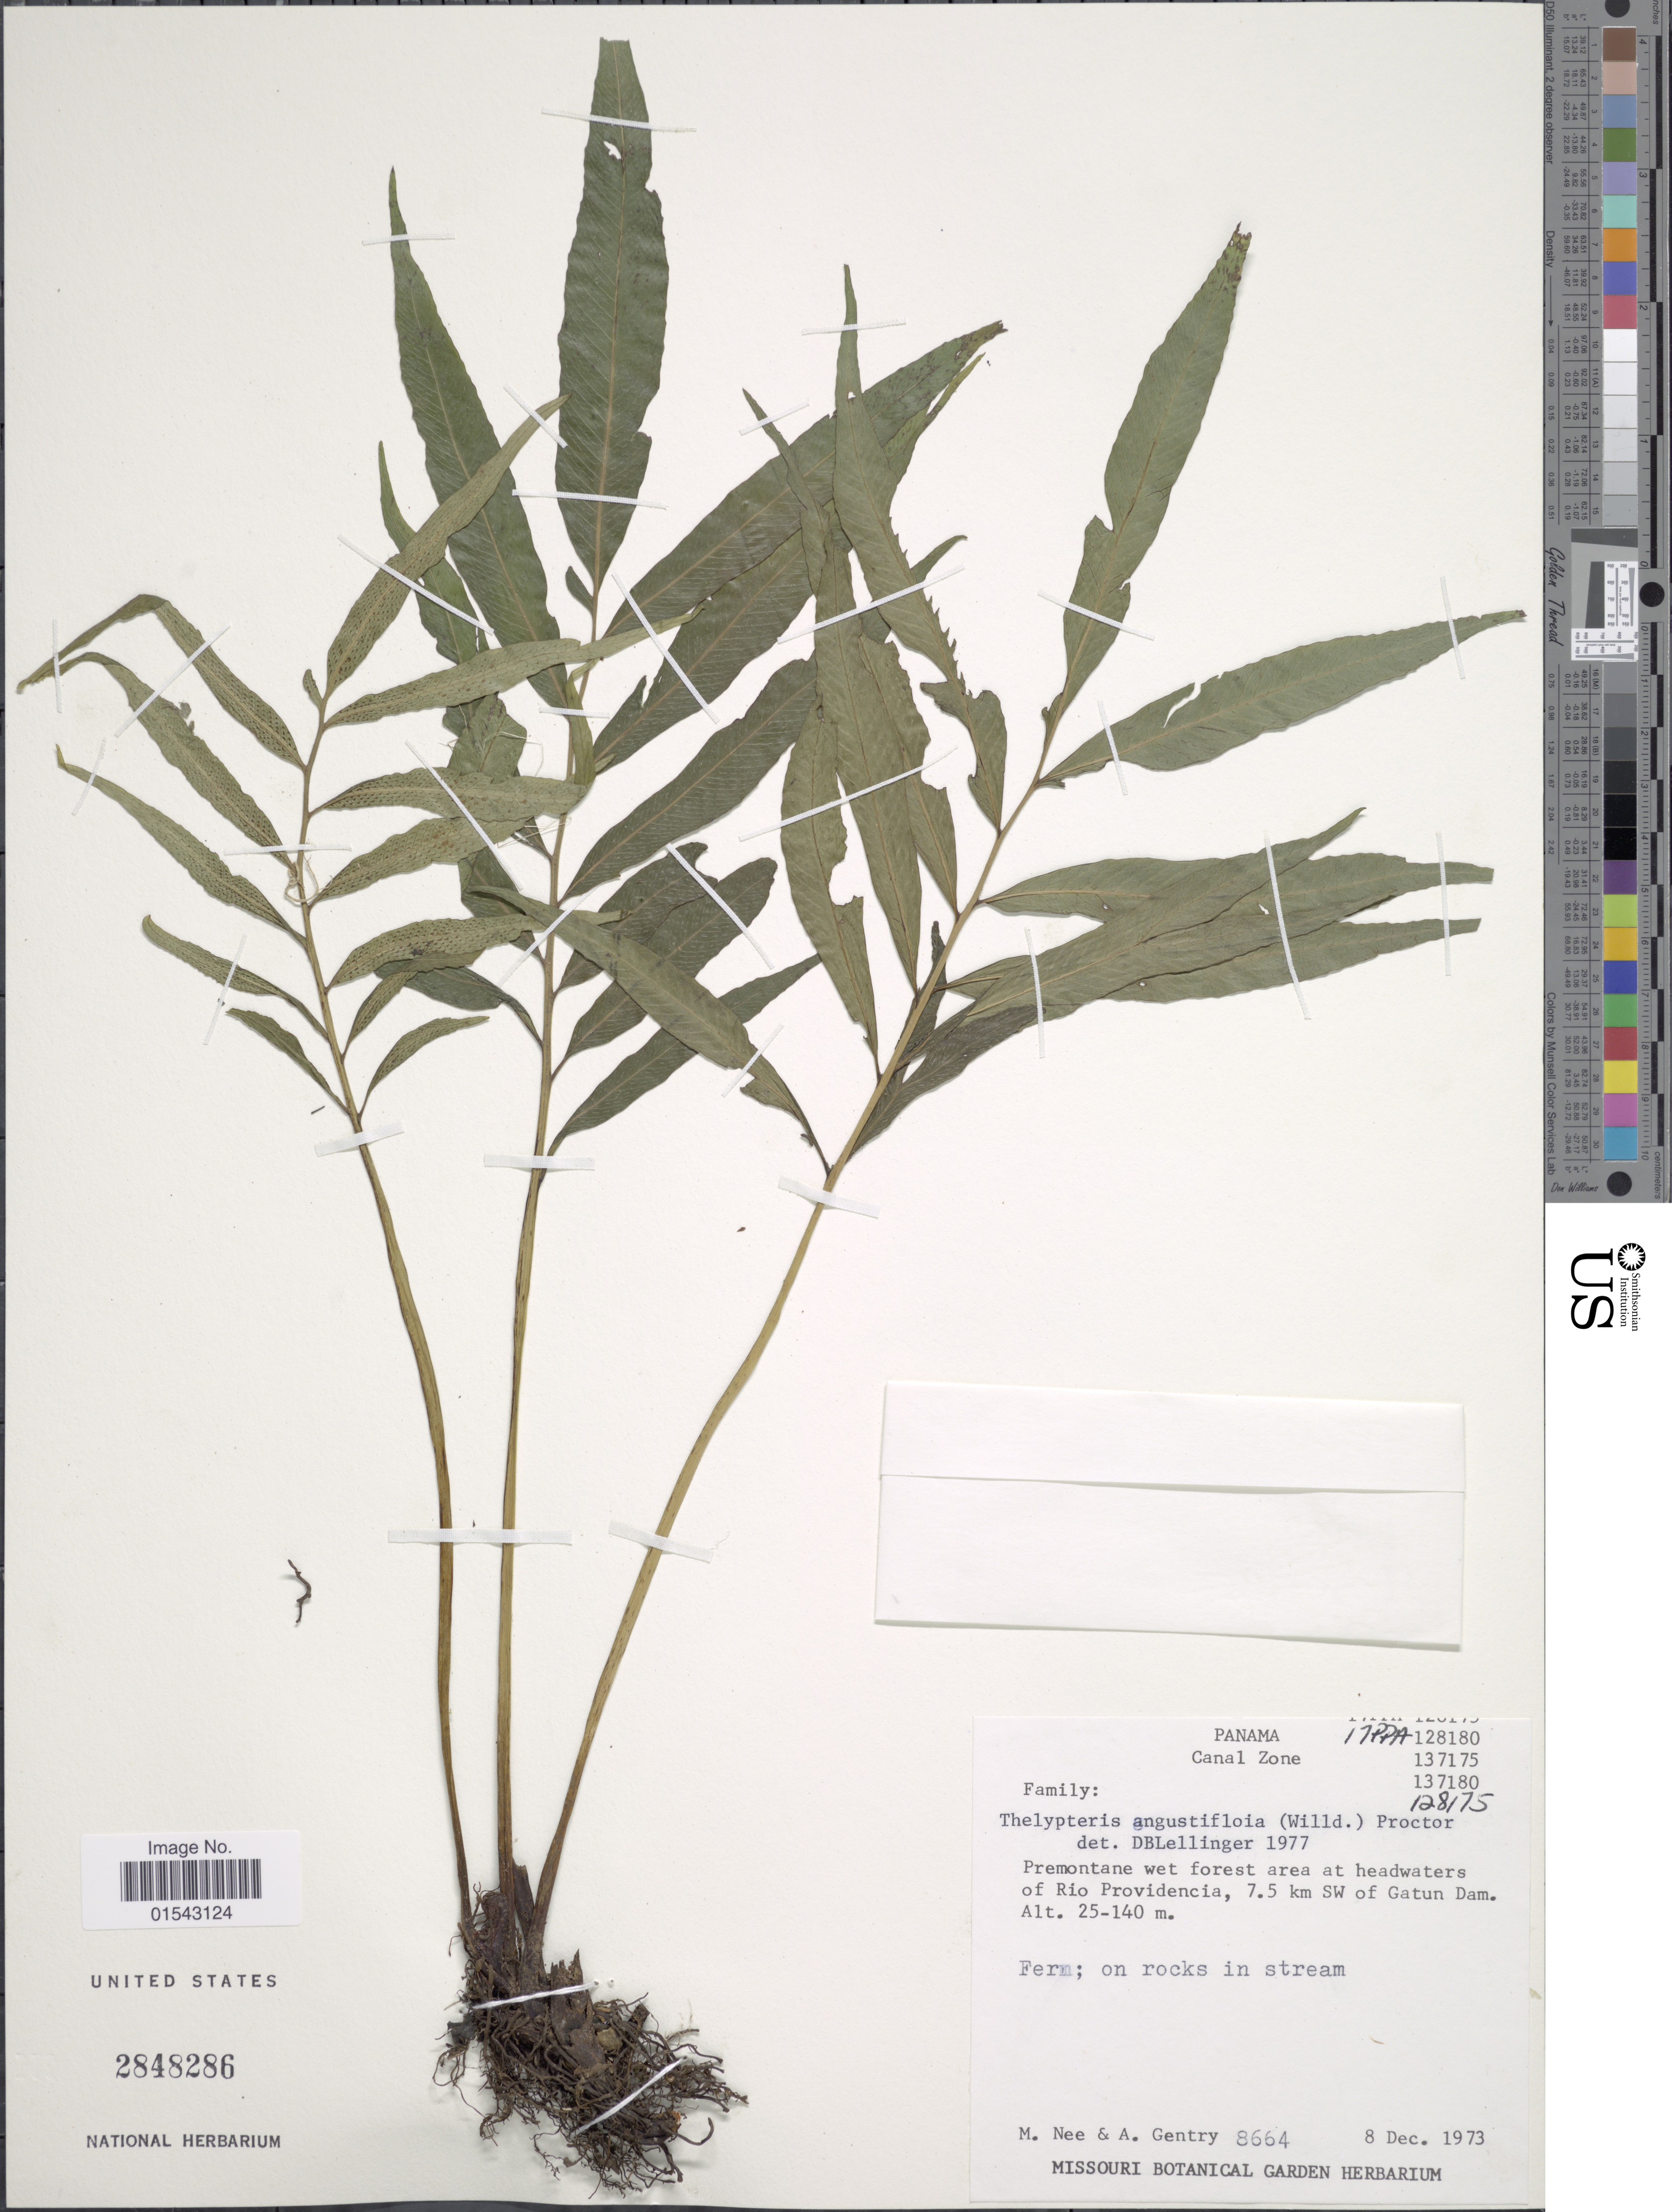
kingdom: Plantae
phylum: Tracheophyta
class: Polypodiopsida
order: Polypodiales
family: Thelypteridaceae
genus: Meniscium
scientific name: Meniscium angustifolium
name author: Willd.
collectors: M. Nee & A. H. Gentry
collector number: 8664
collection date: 1973-12-08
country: Panama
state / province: Colón / Panamá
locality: Canal Zone, Panama, Premontane wet forest area at headwaters of Rio Providencia, 7.5 km SW of Gatun Dam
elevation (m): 25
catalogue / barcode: US 2848286